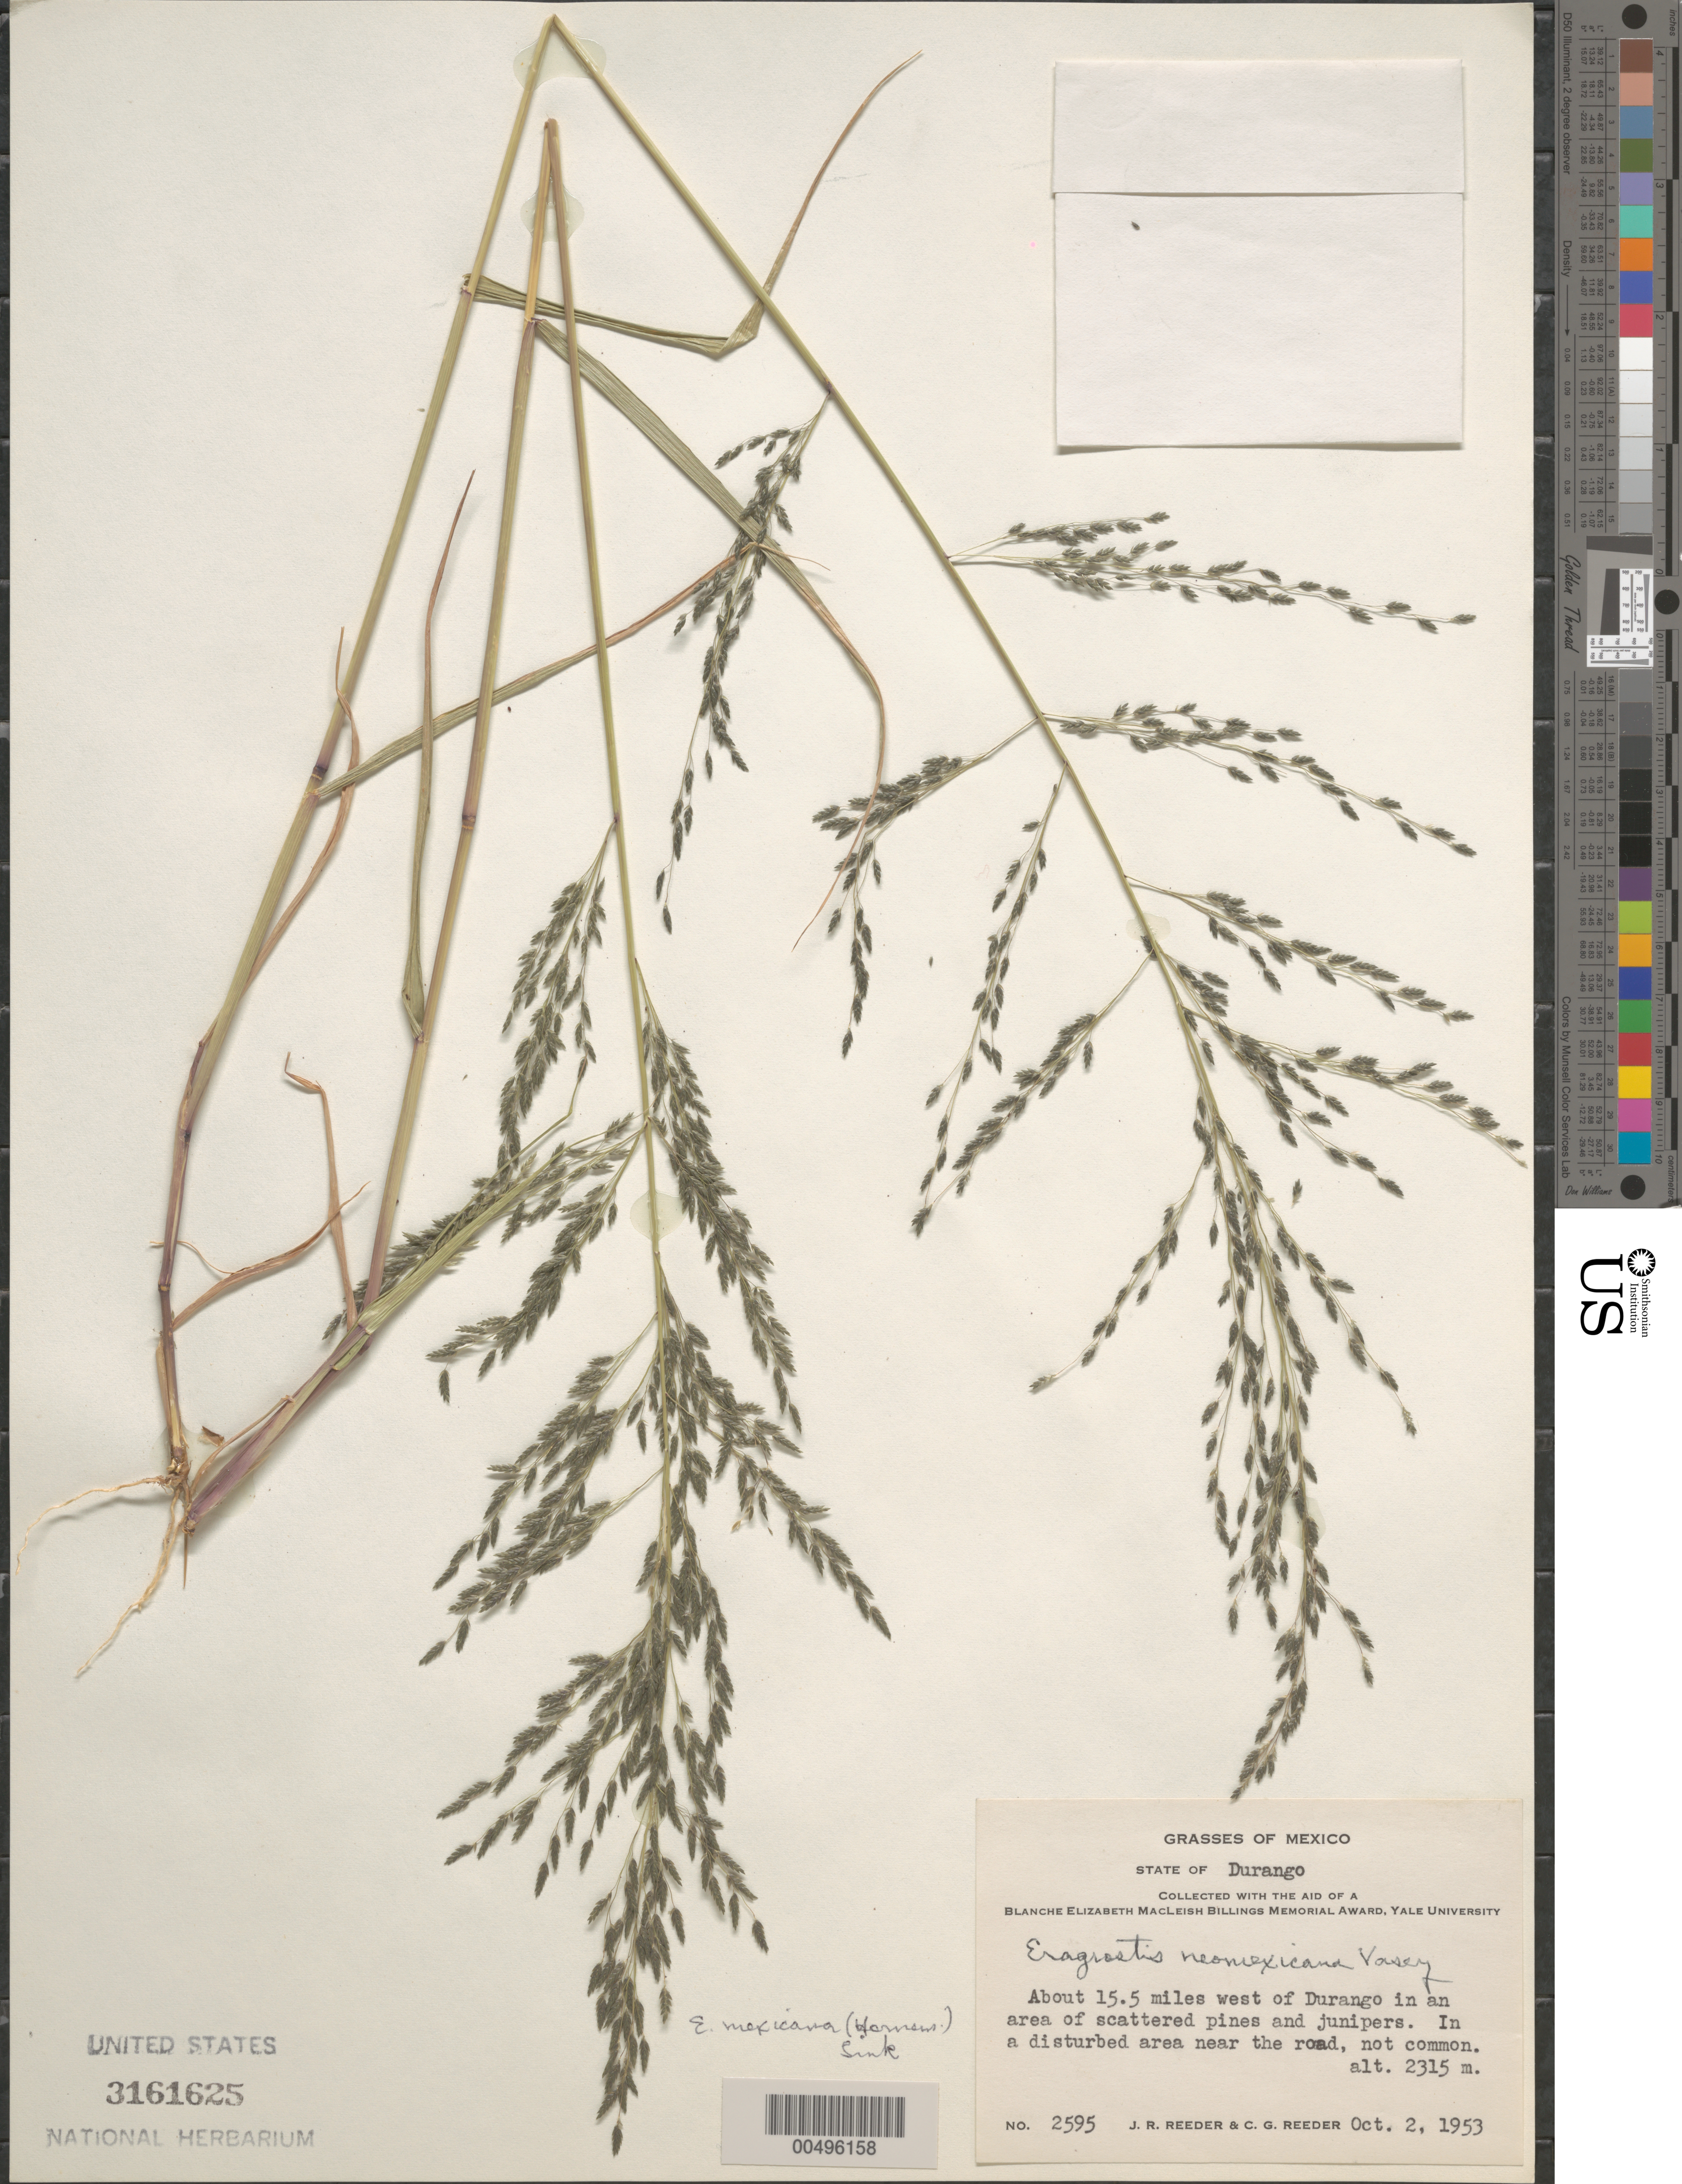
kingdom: Plantae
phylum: Tracheophyta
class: Liliopsida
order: Poales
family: Poaceae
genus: Eragrostis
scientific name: Eragrostis mexicana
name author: (Hornem.) Link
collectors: J. R. Reeder & C. G. Reeder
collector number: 2595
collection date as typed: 2 Oct 1953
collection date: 1953-10-02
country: Mexico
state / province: Durango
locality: About 15.5 mi W of Durango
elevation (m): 2315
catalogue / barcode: US 3161625